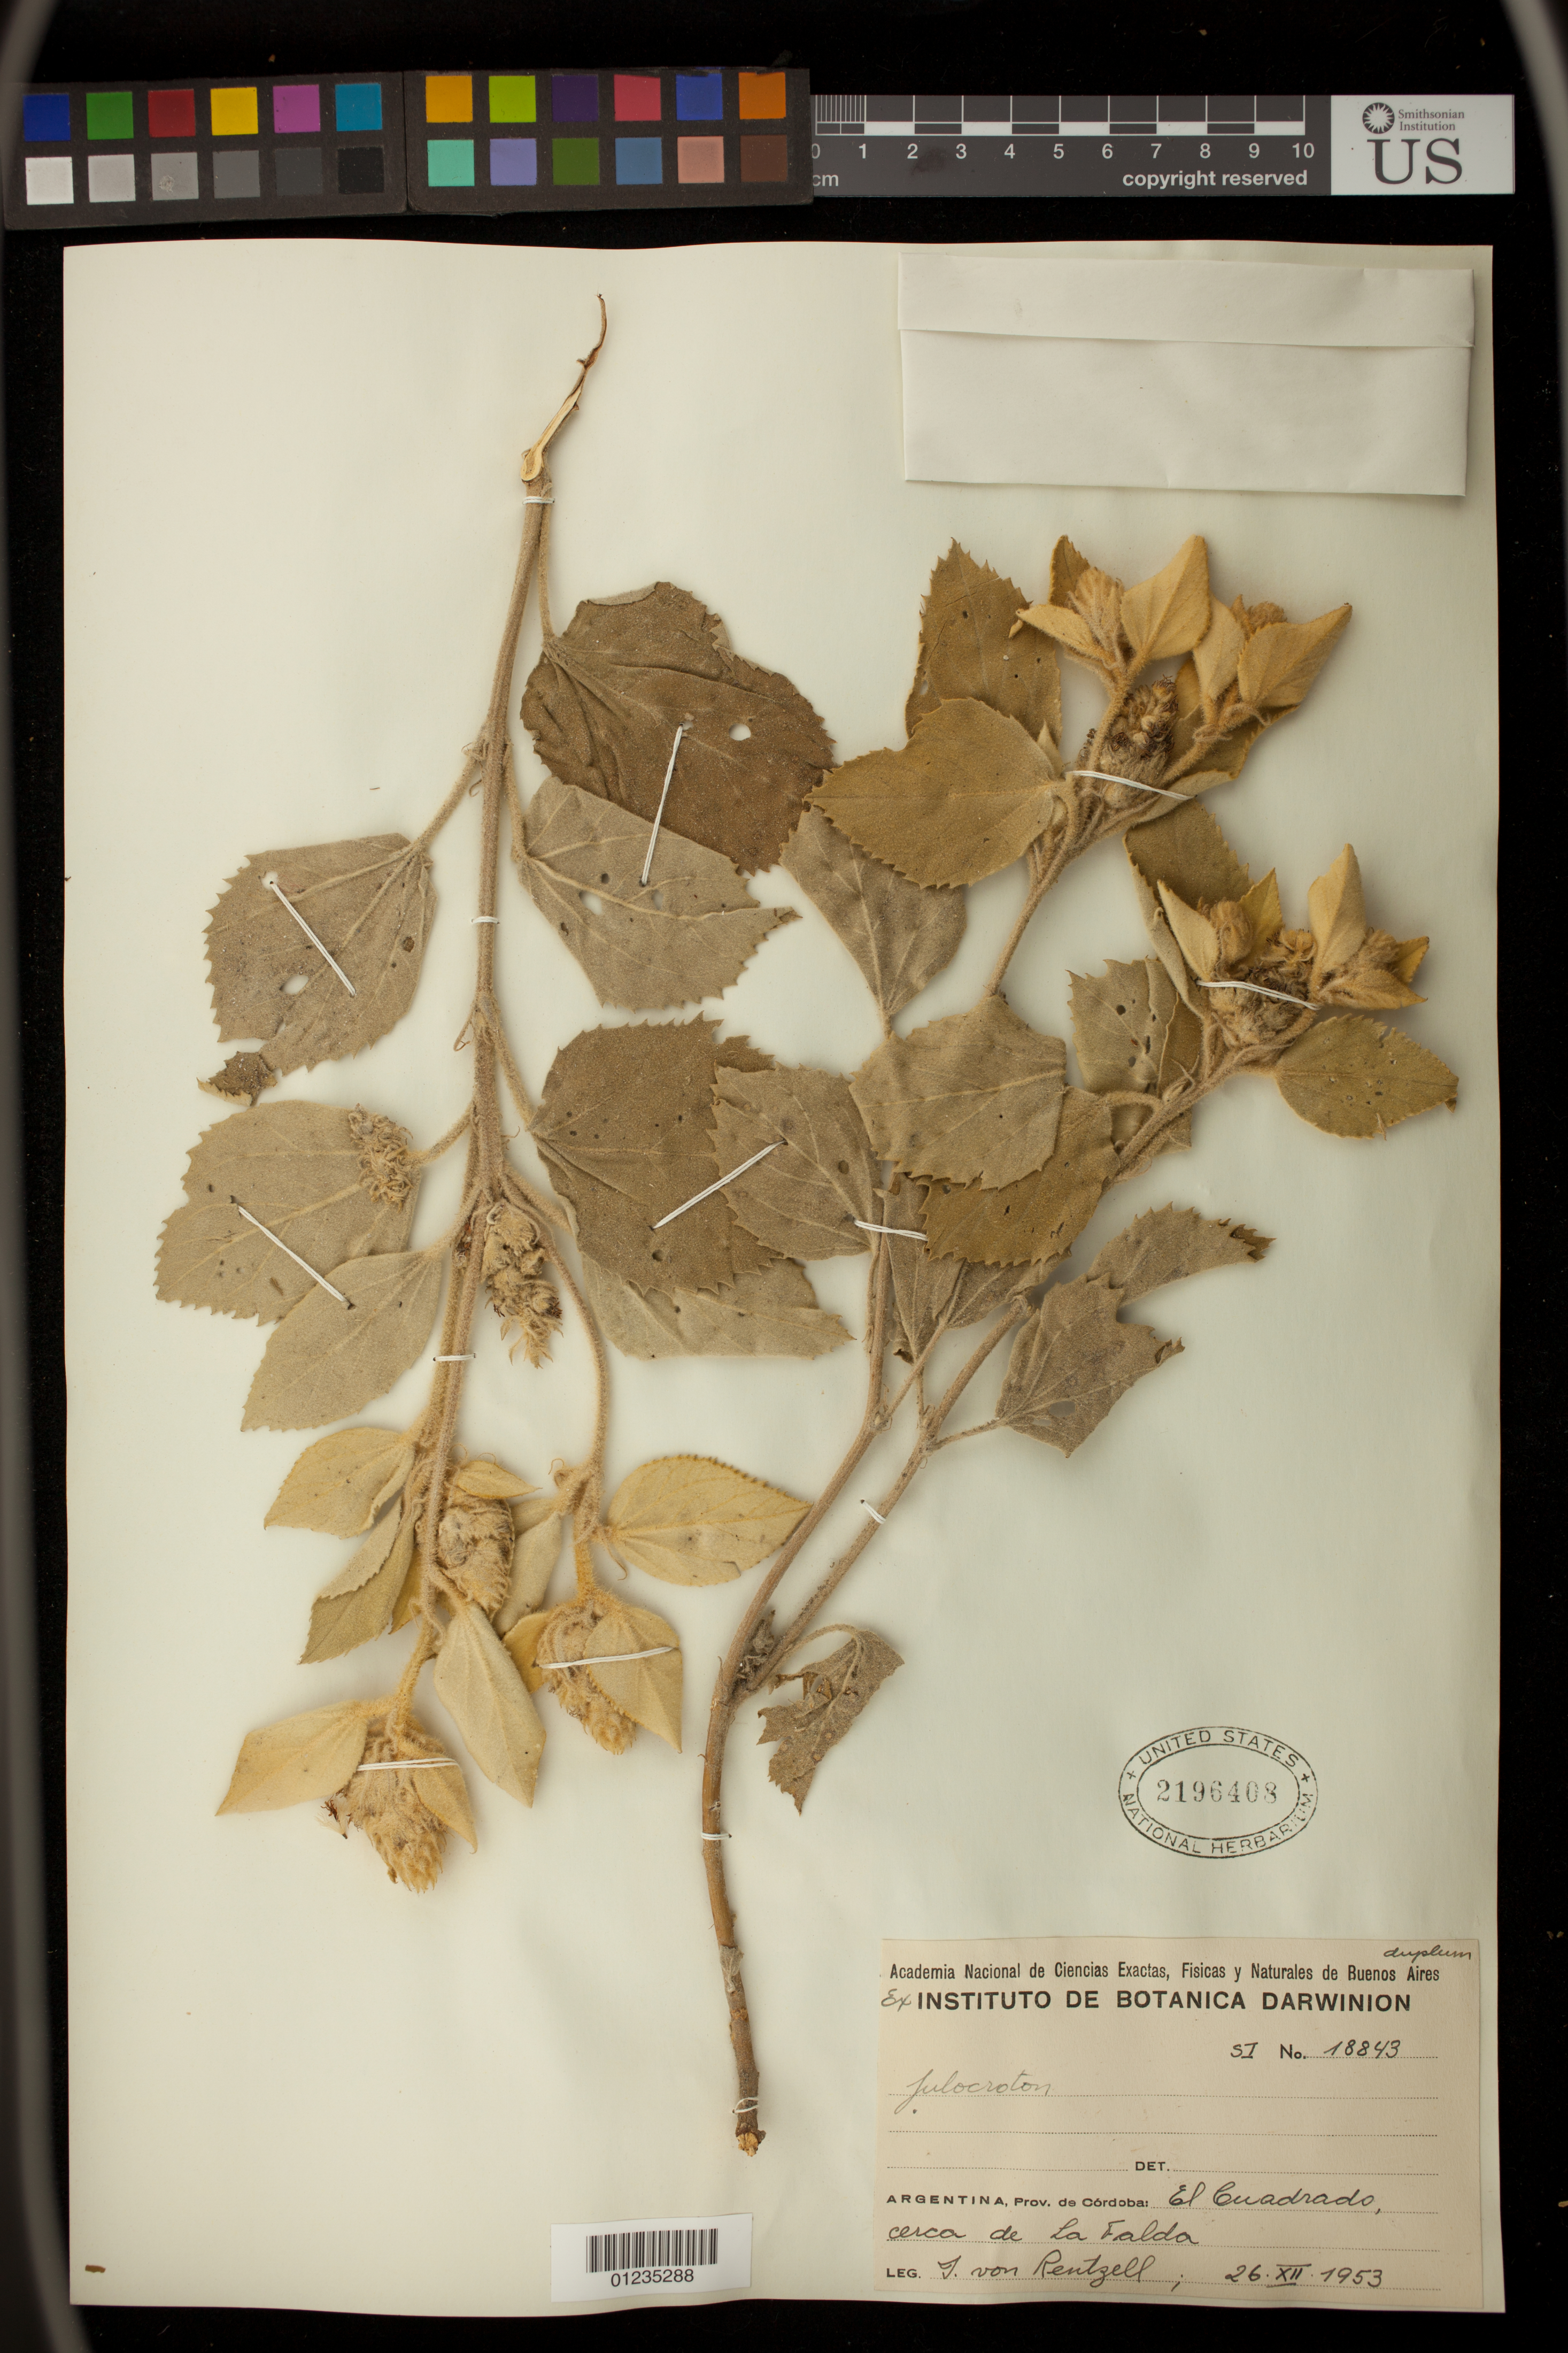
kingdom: Plantae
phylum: Tracheophyta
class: Magnoliopsida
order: Malpighiales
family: Euphorbiaceae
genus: Julocroton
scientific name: Julocroton sp.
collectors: I. von Rentzell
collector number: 18843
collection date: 1953-12-26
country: Argentina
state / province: Cordoba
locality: El Cuadrado, cerca de La Falda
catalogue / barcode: US 2196408